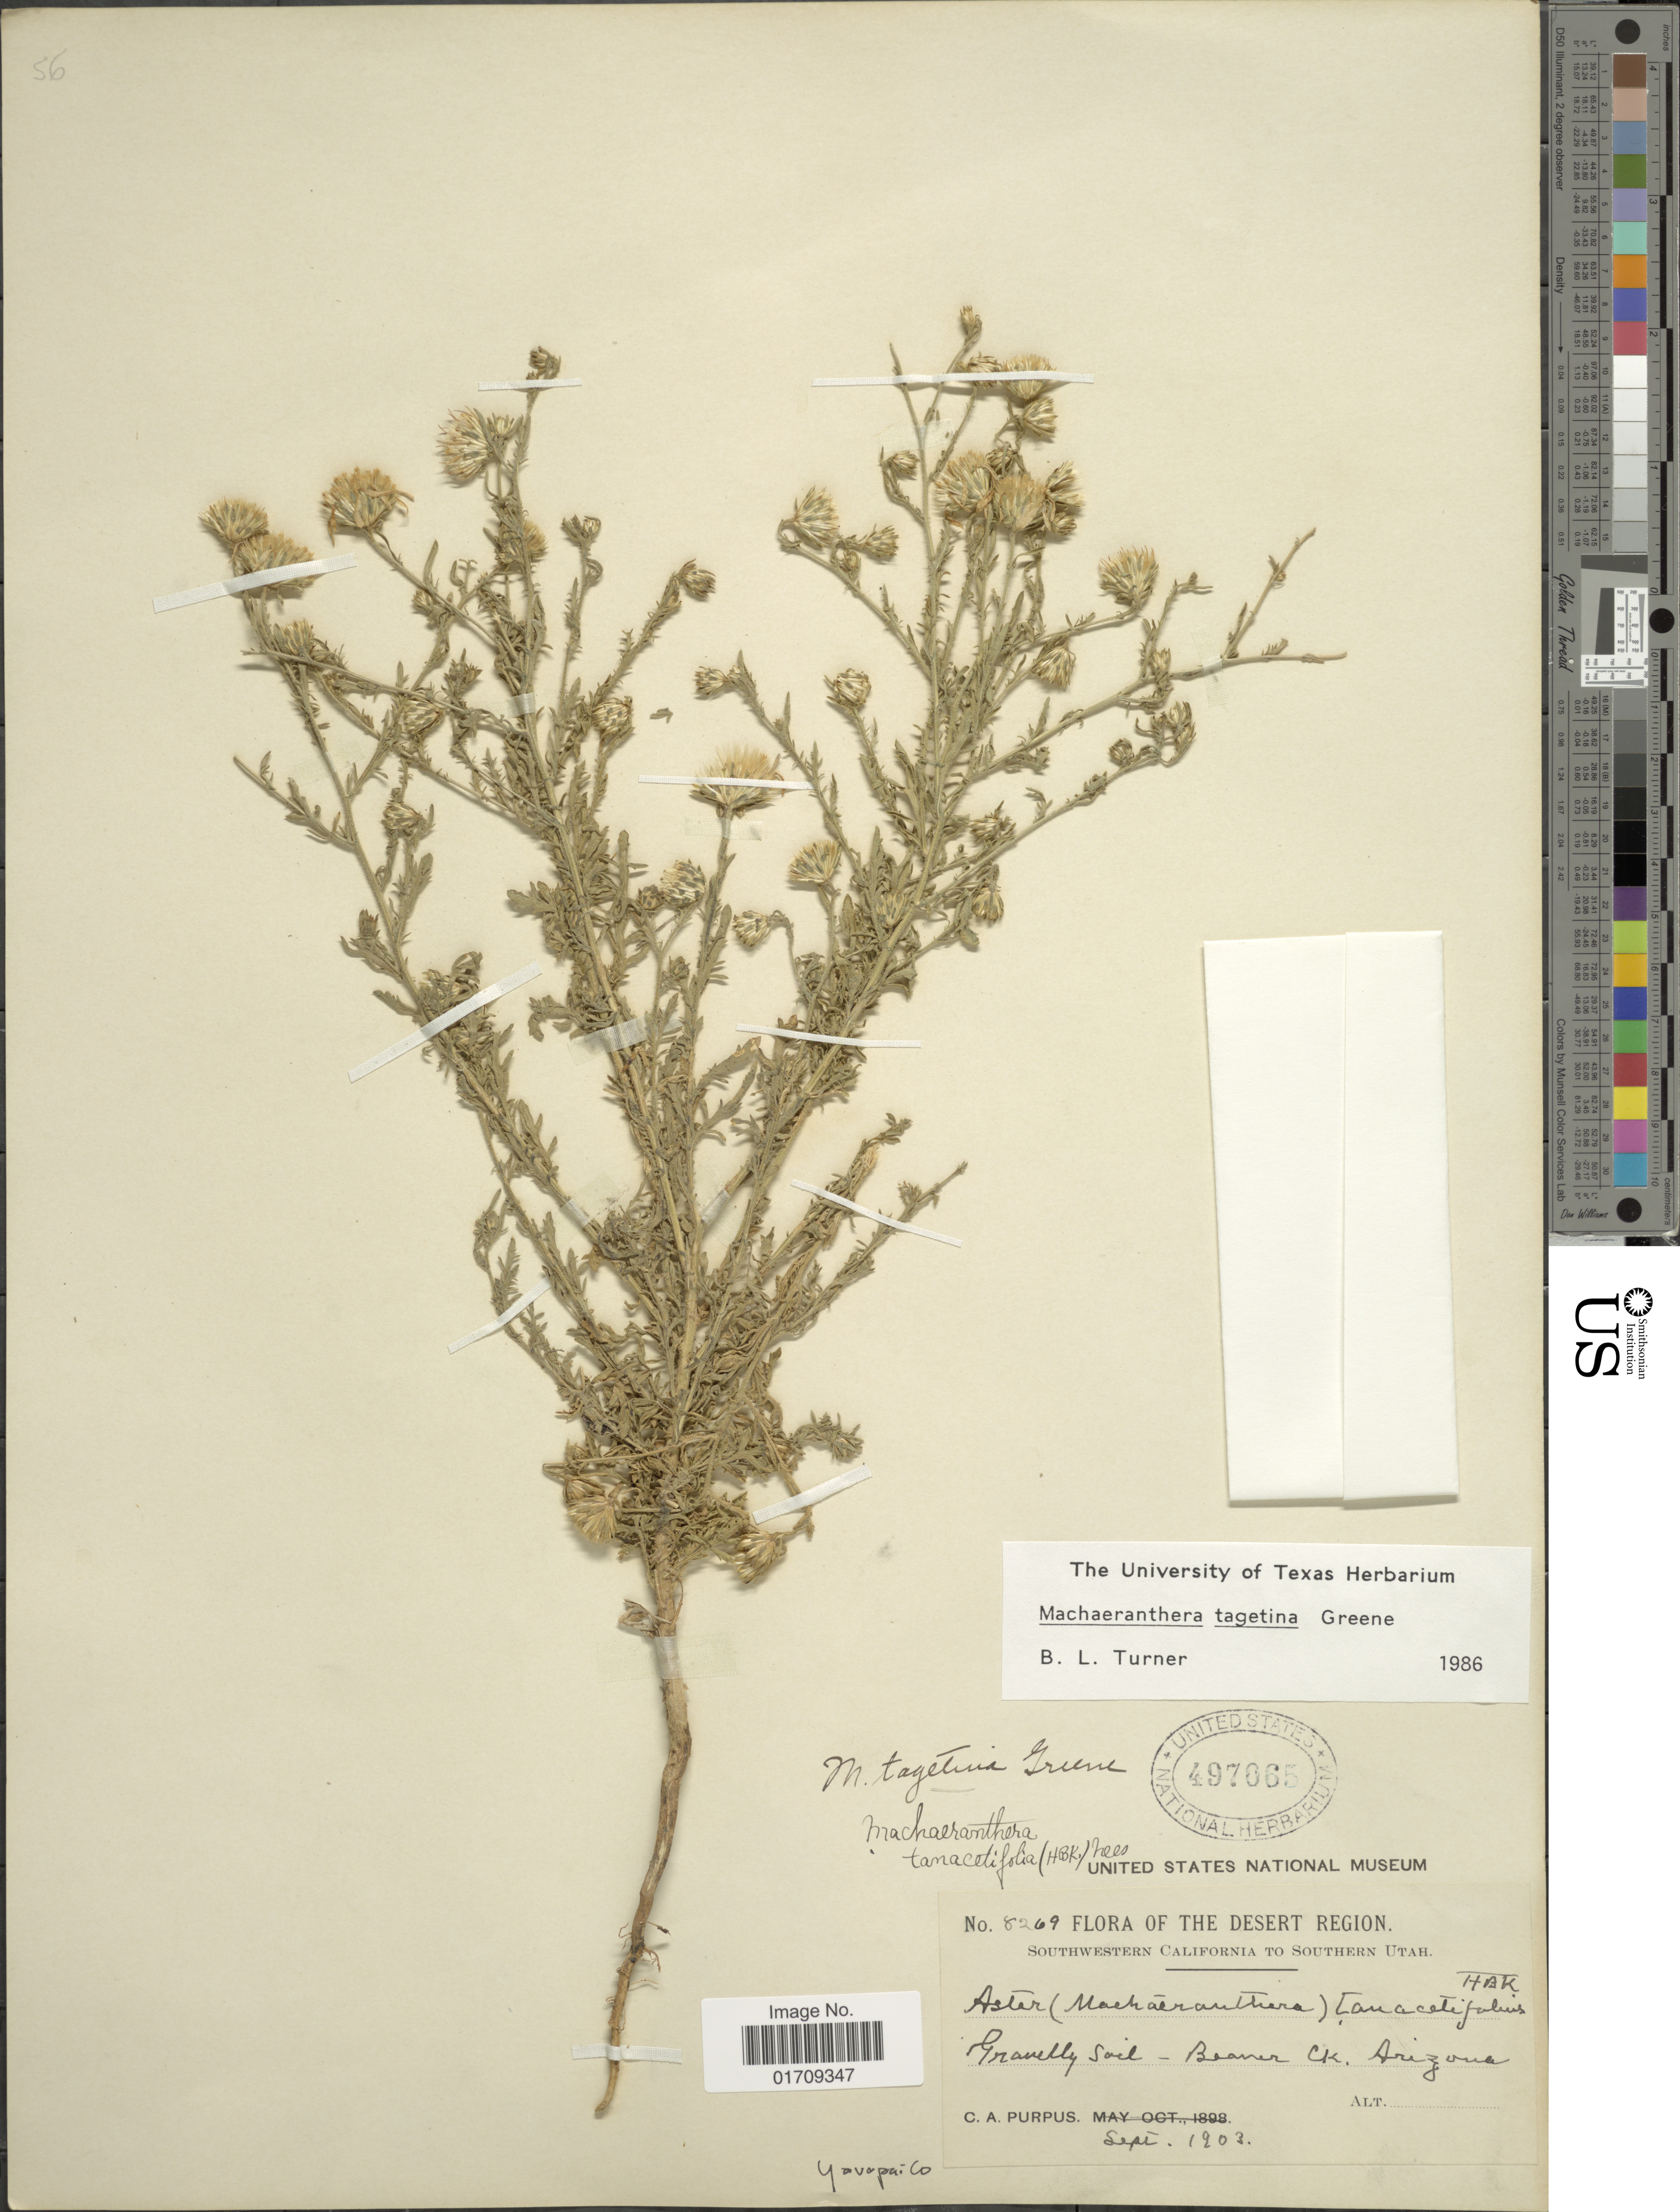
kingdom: Plantae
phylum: Tracheophyta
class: Magnoliopsida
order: Asterales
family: Asteraceae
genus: Machaeranthera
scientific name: Machaeranthera tagetina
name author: Greene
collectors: C. A. Purpus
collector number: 8269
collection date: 1903-09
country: United States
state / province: Arizona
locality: The Desert Region, Gravelly Soil-Beaver Ck., Yavapai Co.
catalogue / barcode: US 497065